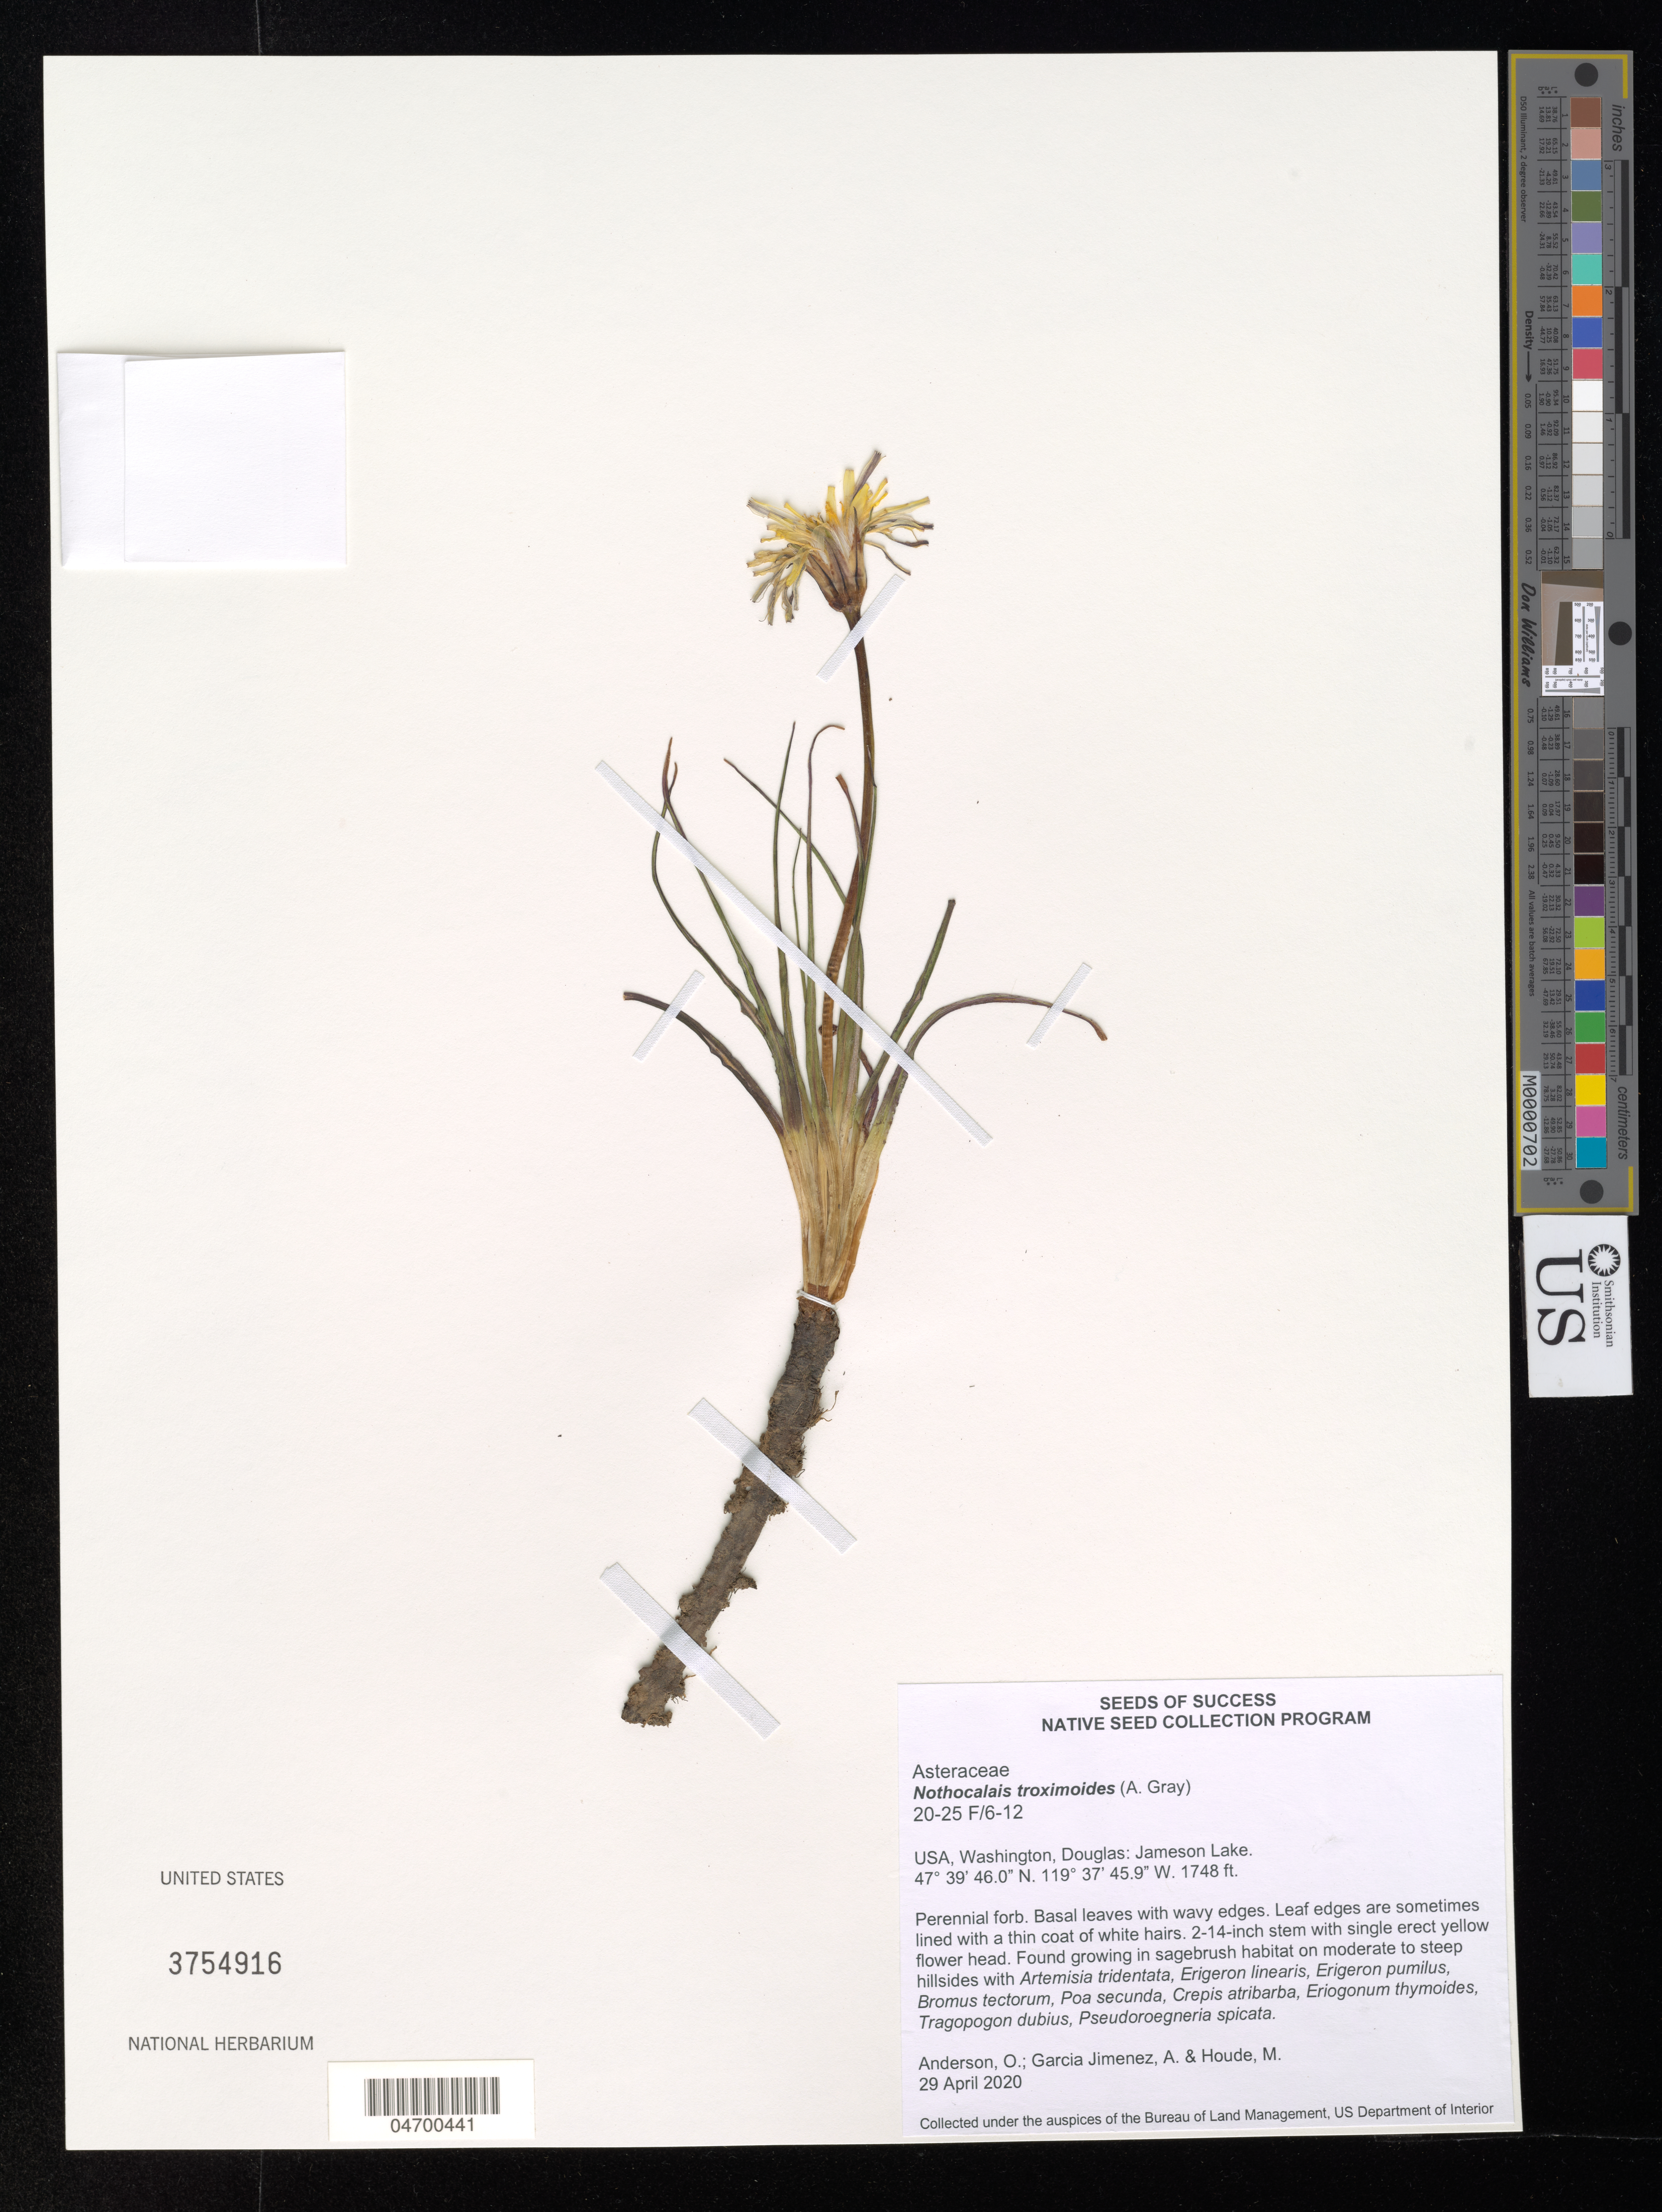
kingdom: Plantae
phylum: Tracheophyta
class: Magnoliopsida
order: Asterales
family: Asteraceae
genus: Nothocalais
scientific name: Nothocalais troximoides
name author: (A. Gray) Greene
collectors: O. Anderson, A. Garcia Jimenez & H. Vielstich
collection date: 2020-04-29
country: United States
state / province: Washington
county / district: Douglas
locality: Douglas: Jameson Lake.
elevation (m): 533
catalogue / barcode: US 3754916